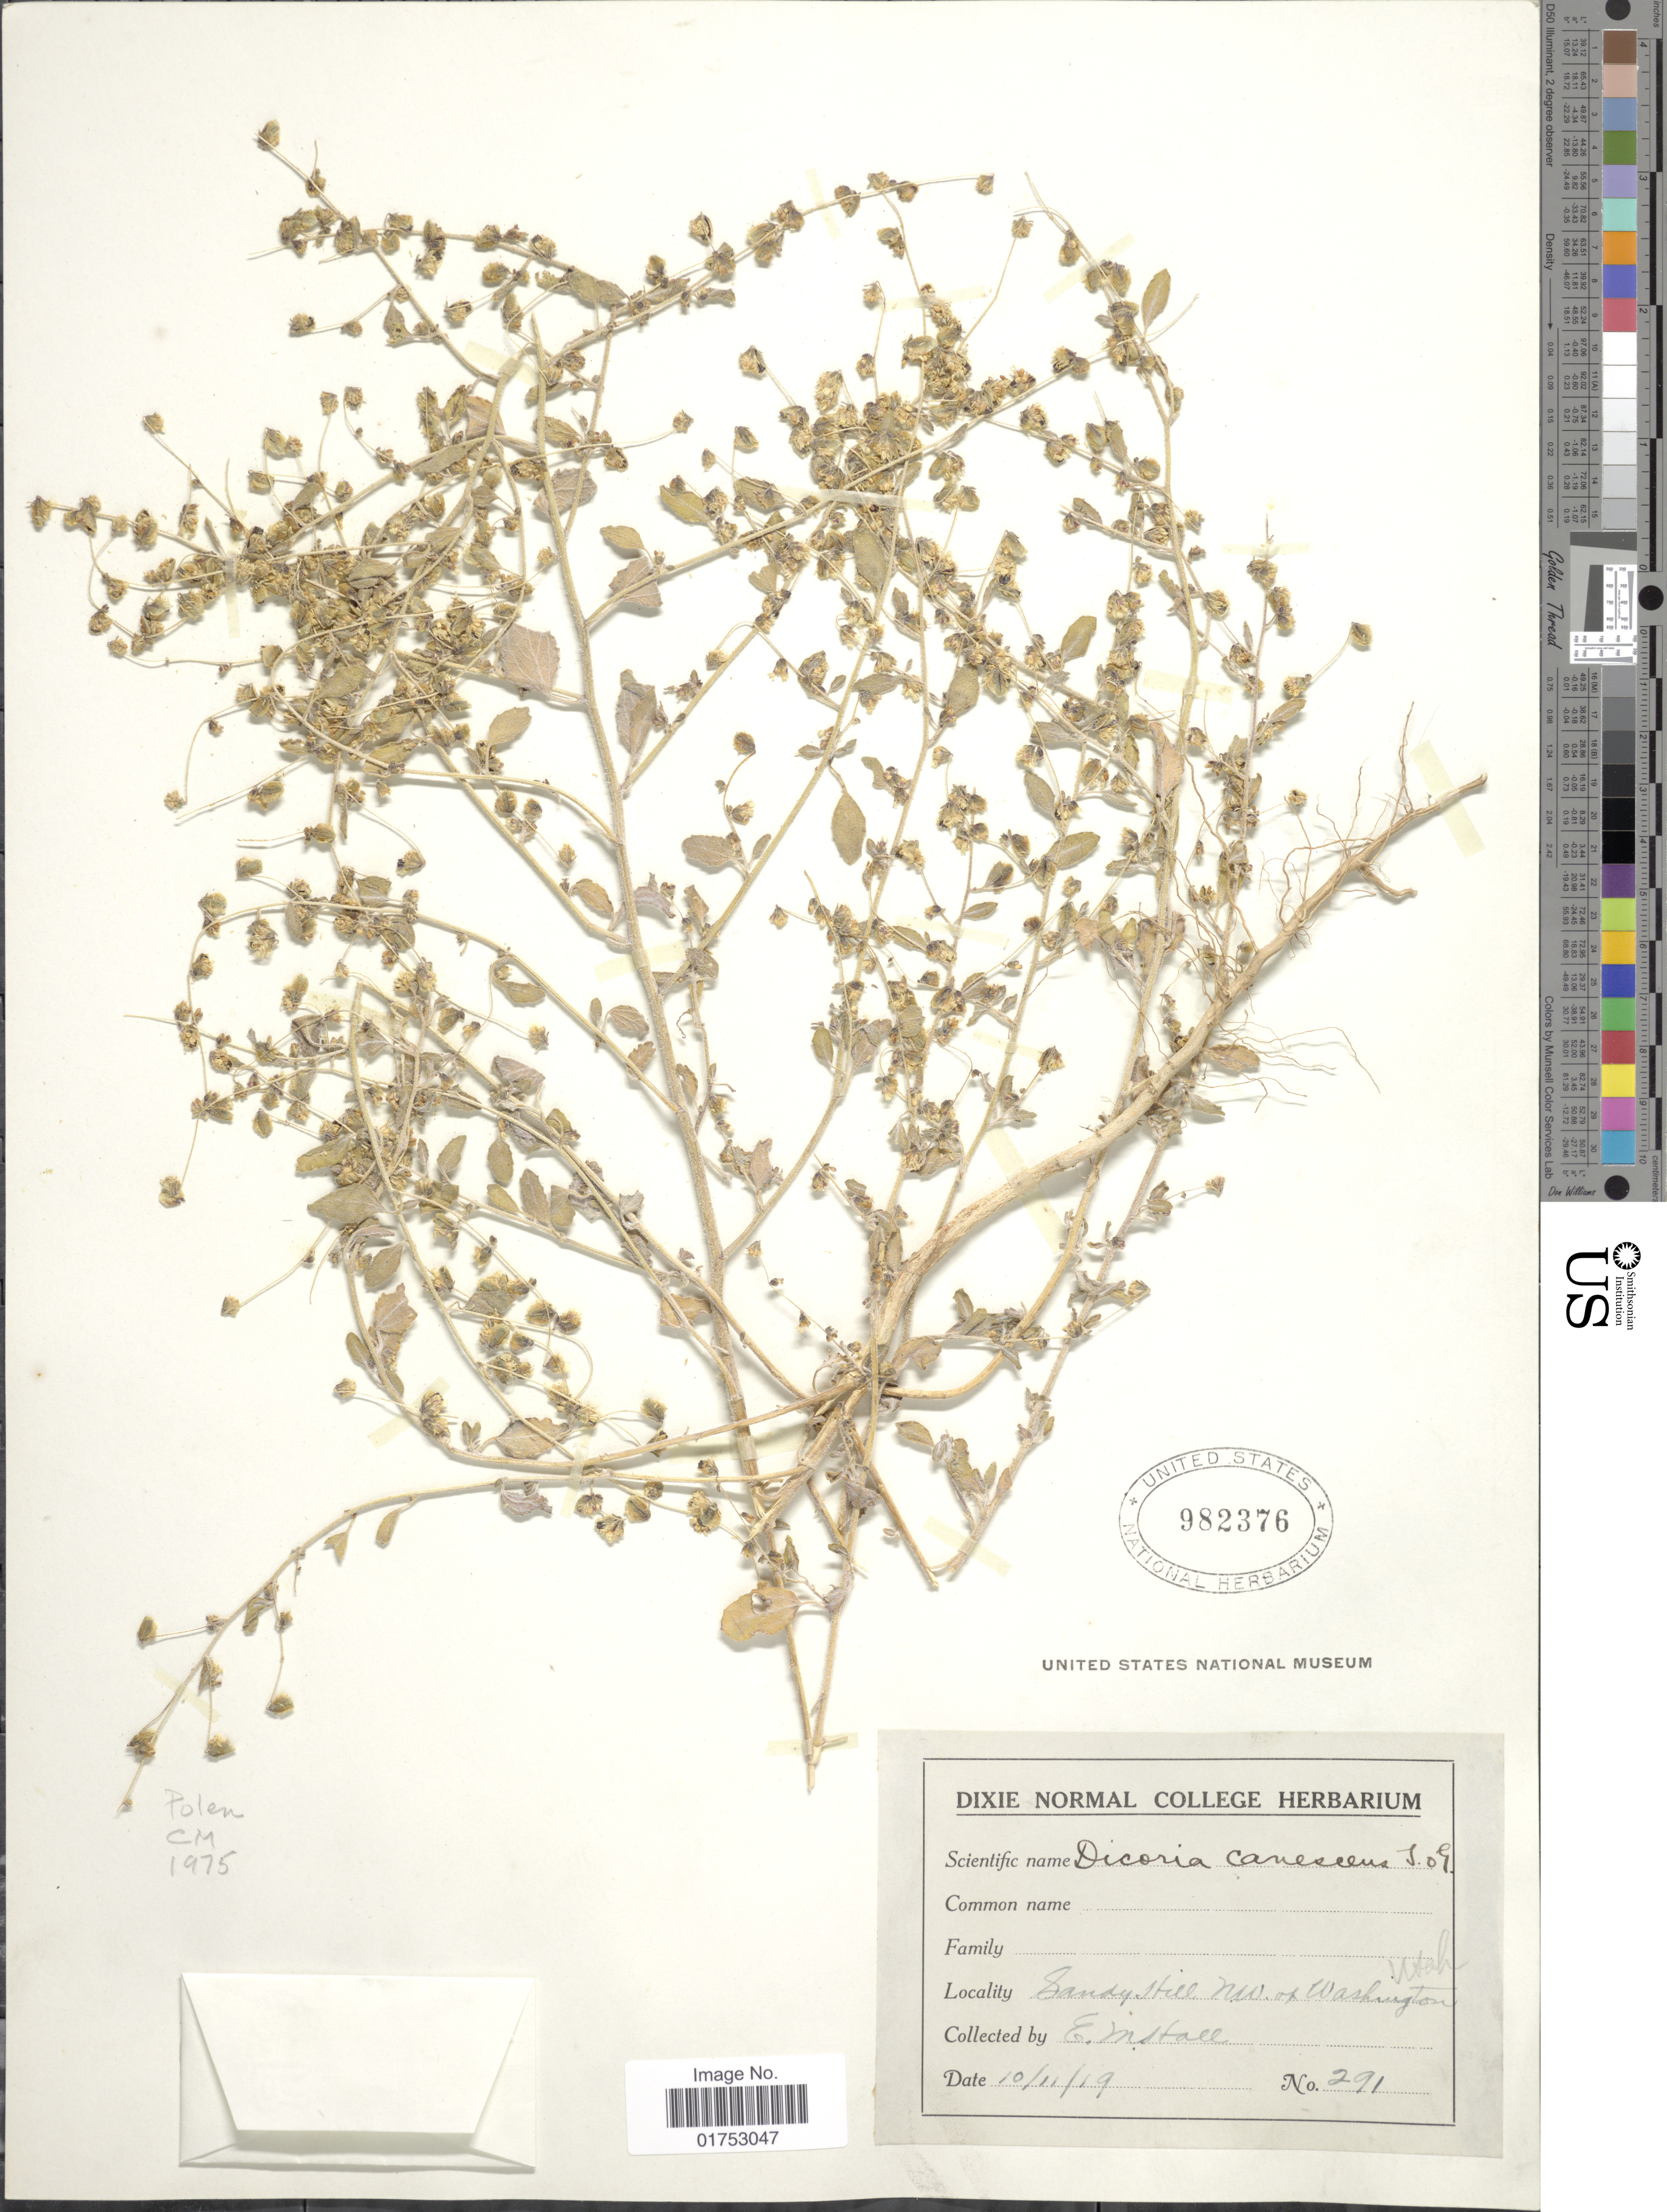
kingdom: Plantae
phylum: Tracheophyta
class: Magnoliopsida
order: Asterales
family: Asteraceae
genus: Dicoria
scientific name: Dicoria canescens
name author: A. Gray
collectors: E. Hall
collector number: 291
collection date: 1919-10-11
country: United States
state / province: Utah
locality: Sandy Hill NW of Washington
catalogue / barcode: US 982376